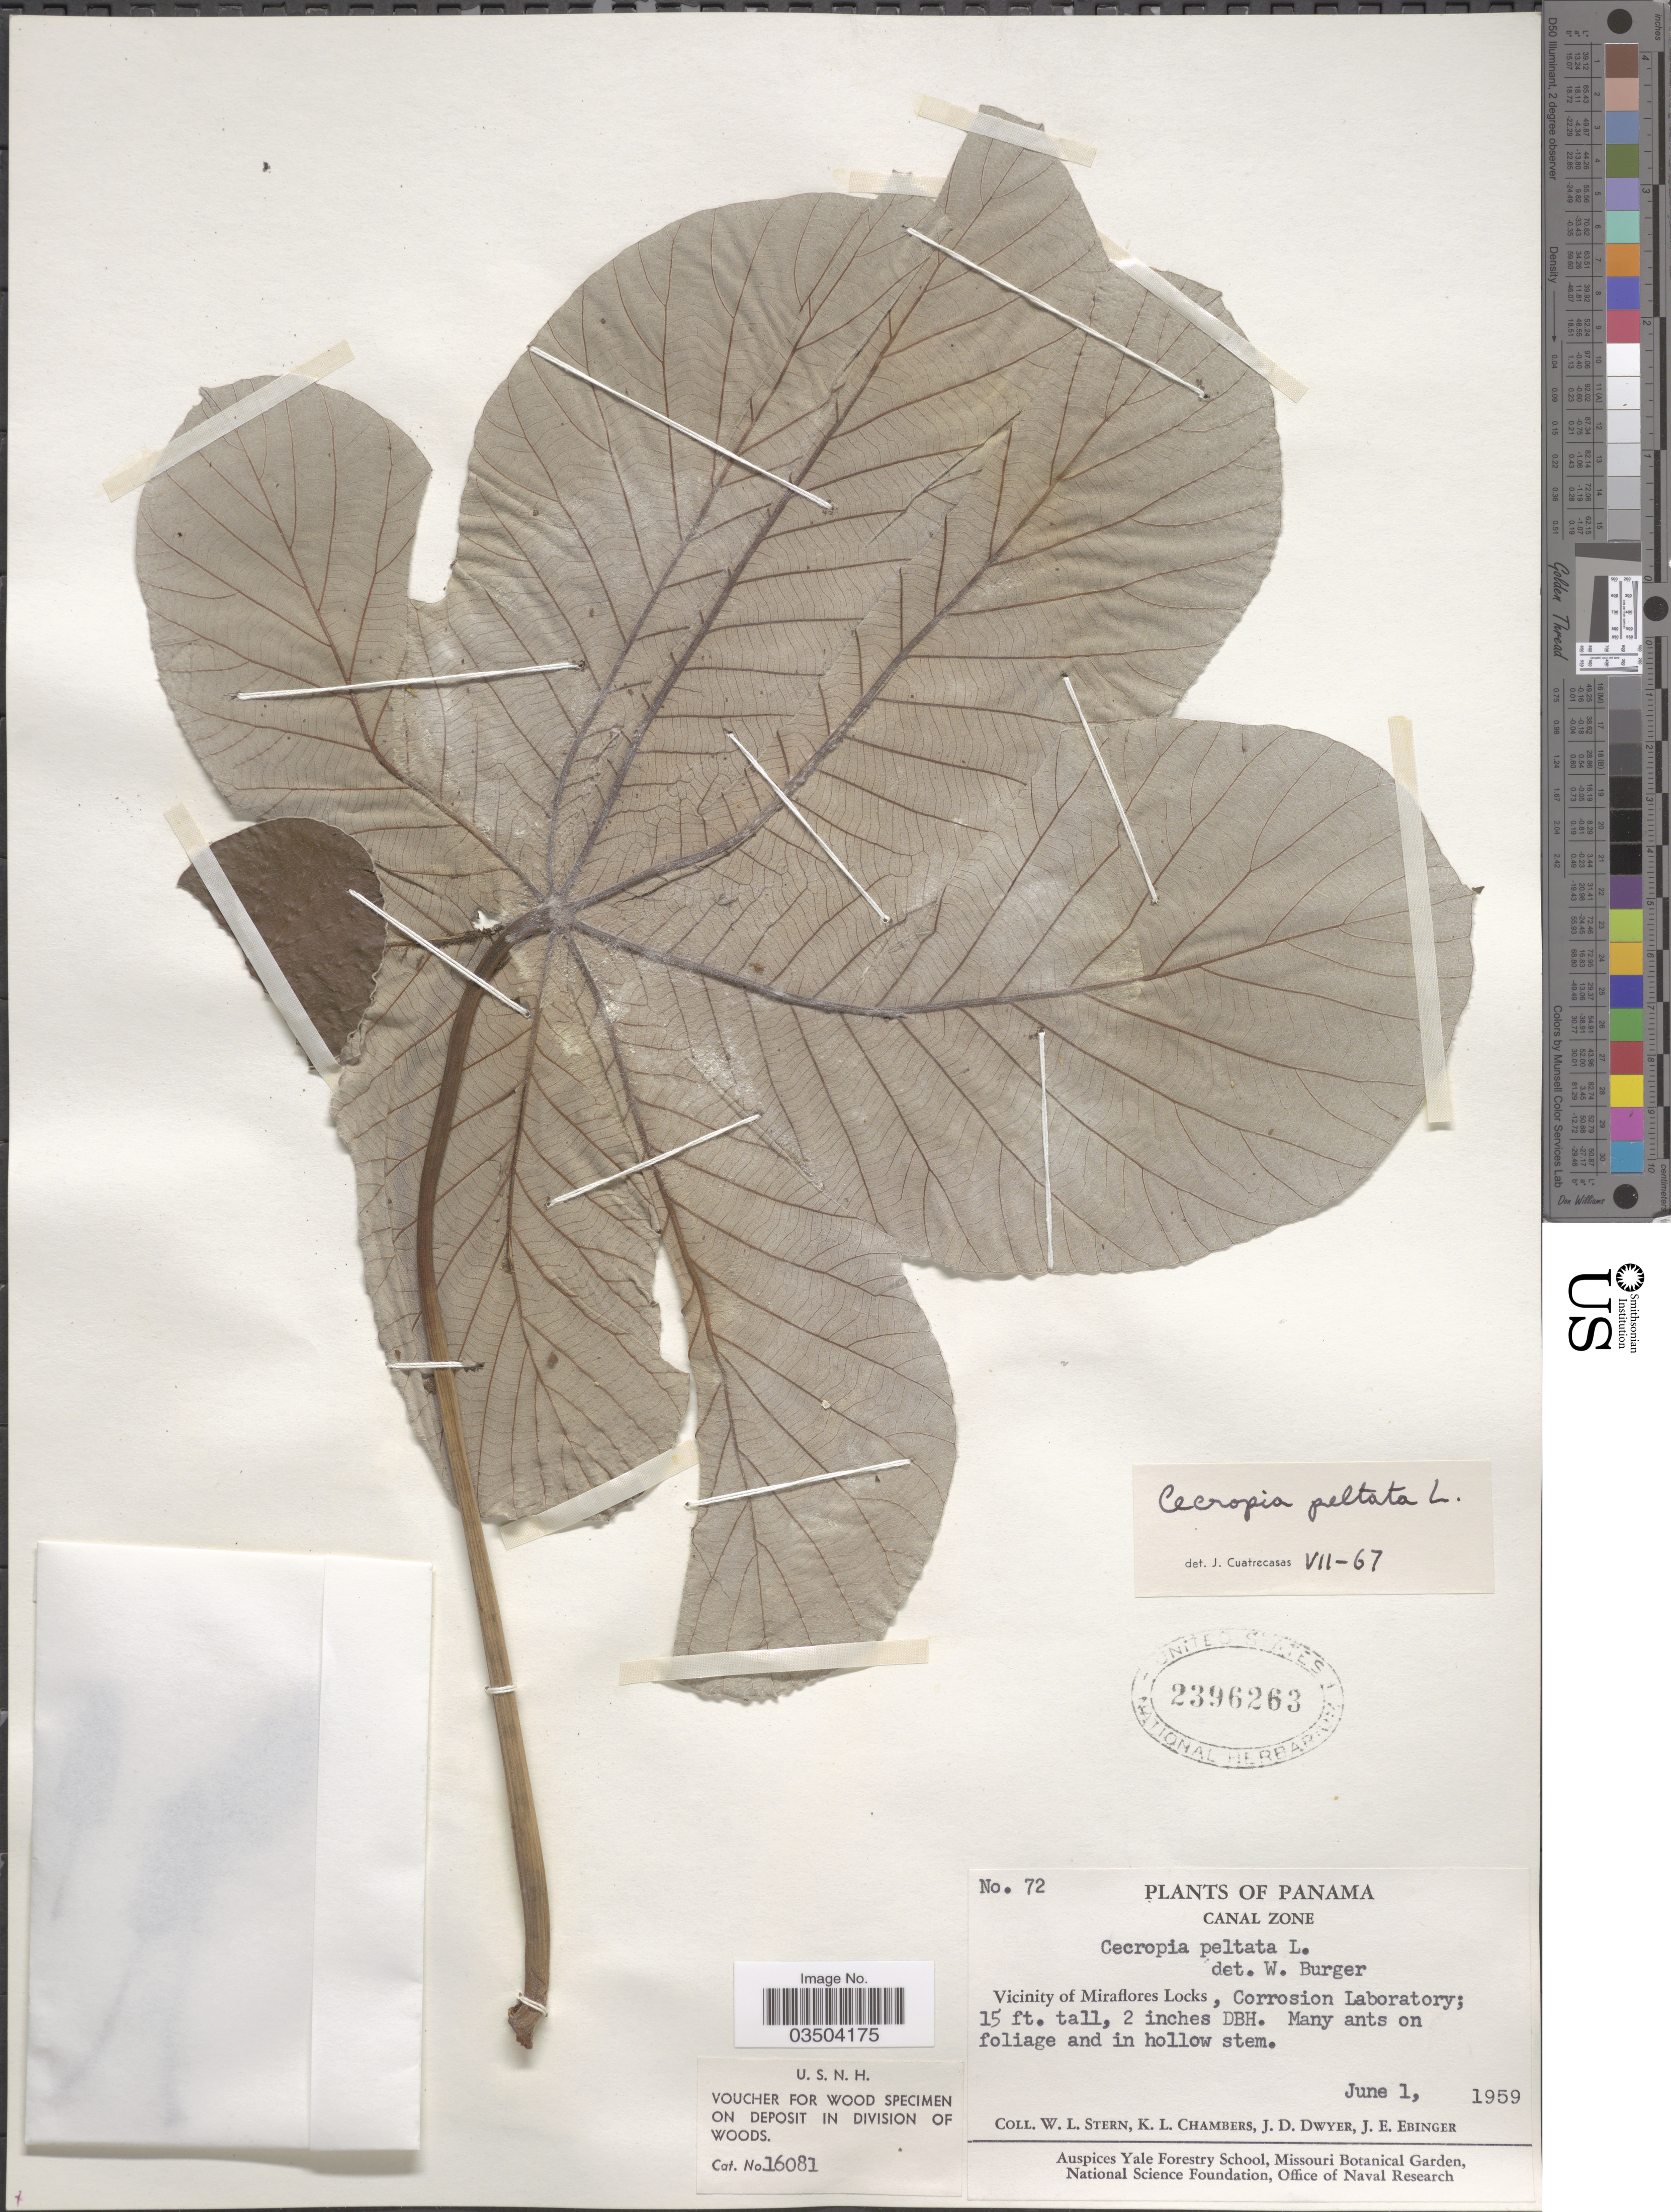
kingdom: Plantae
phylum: Tracheophyta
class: Magnoliopsida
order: Rosales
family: Urticaceae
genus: Cecropia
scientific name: Cecropia peltata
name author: L.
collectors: W. L. Stern, K. Chambers, J. D. Dwyer & J. Ebinger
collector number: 72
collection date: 1959-06-01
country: Panama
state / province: Colón / Panamá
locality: Canal Zone. Vicinity of Miraflores Locks, Corrosion Laboratory.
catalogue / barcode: US 2396263